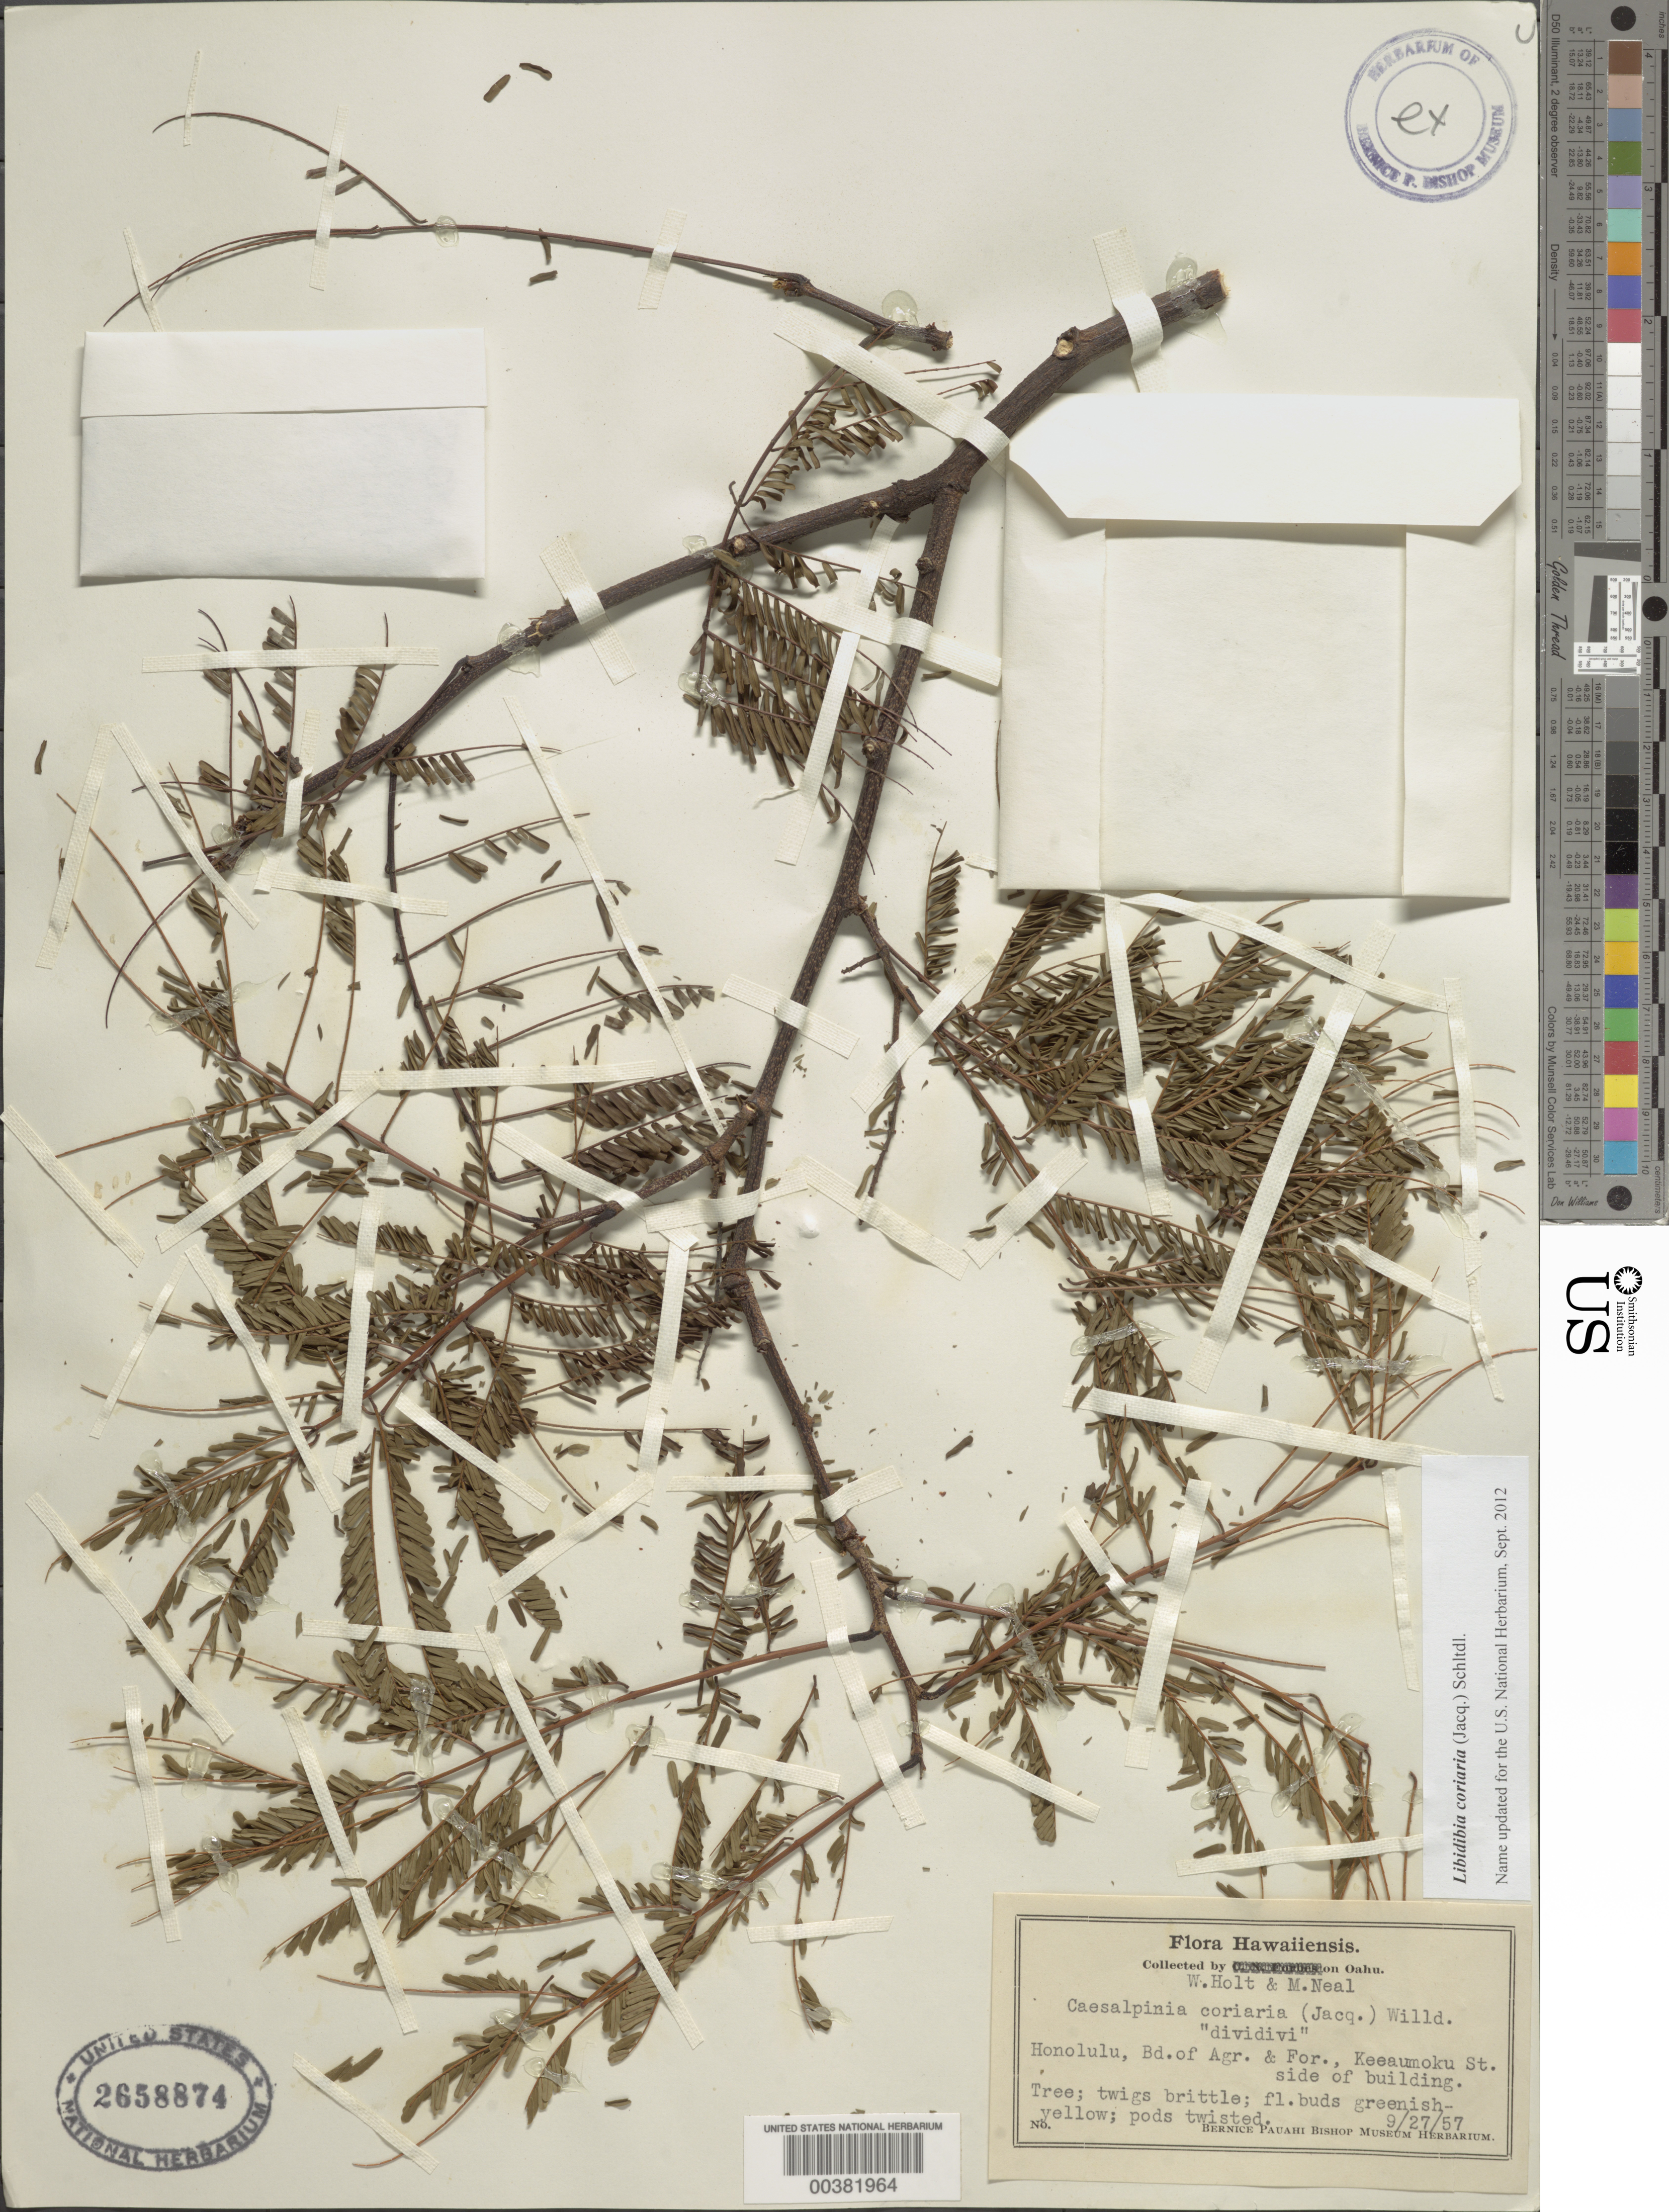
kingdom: Plantae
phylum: Tracheophyta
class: Magnoliopsida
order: Fabales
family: Fabaceae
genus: Libidibia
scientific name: Libidibia coriaria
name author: (Jacq.) Schltdl.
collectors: W. Holt & M. Neal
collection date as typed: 27 Sep 1957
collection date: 1957-09-27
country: United States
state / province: Hawaii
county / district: Honolulu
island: Oahu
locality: Honolulu, bd. of agr. and for., keeaumoku st., side of building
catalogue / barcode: US 2658874